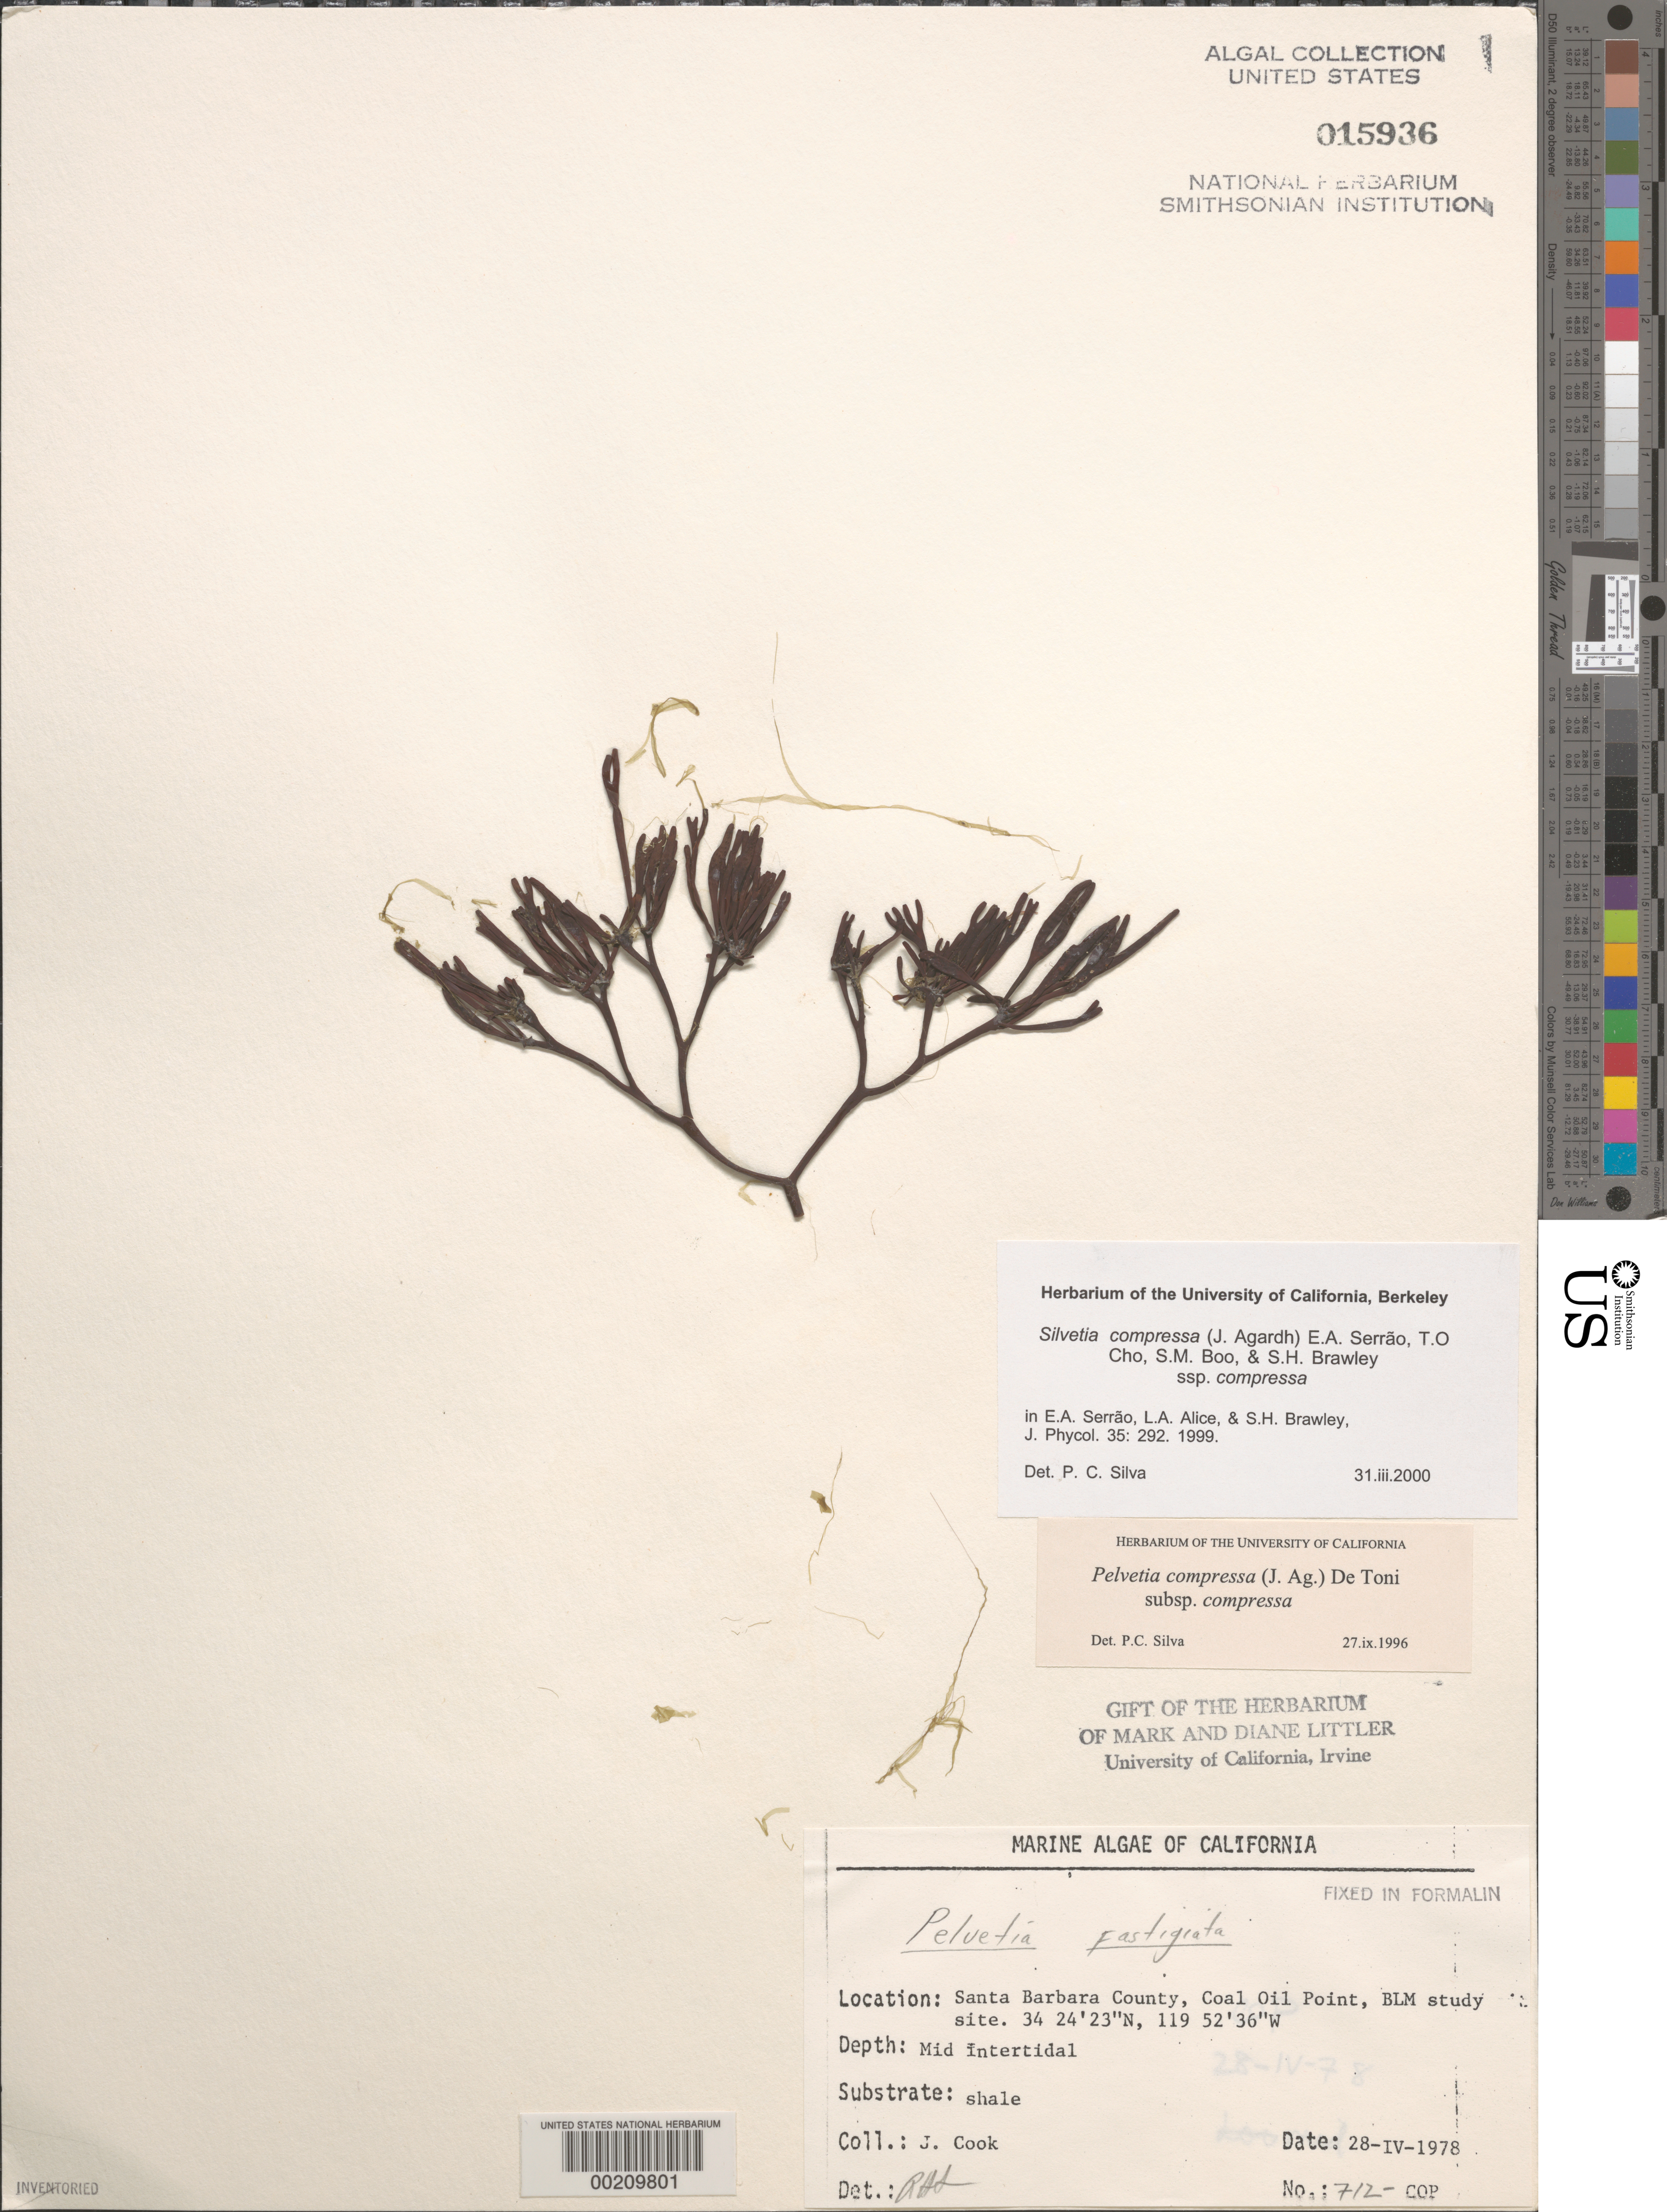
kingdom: Chromista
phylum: Ochrophyta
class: Phaeophyceae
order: Fucales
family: Fucaceae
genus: Silvetia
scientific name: Silvetia compressa subsp. compressa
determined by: Silva, P. C.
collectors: J. Cook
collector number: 712-COP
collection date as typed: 28 Apr 1978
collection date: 1978-04-28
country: United States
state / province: California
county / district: Santa Barbara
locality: Coal Oil Point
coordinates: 34 24'23"N, 119 52'36"W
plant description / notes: BLM-SOCALBIGHT Rocky Intertidal Survey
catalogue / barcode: US 15936